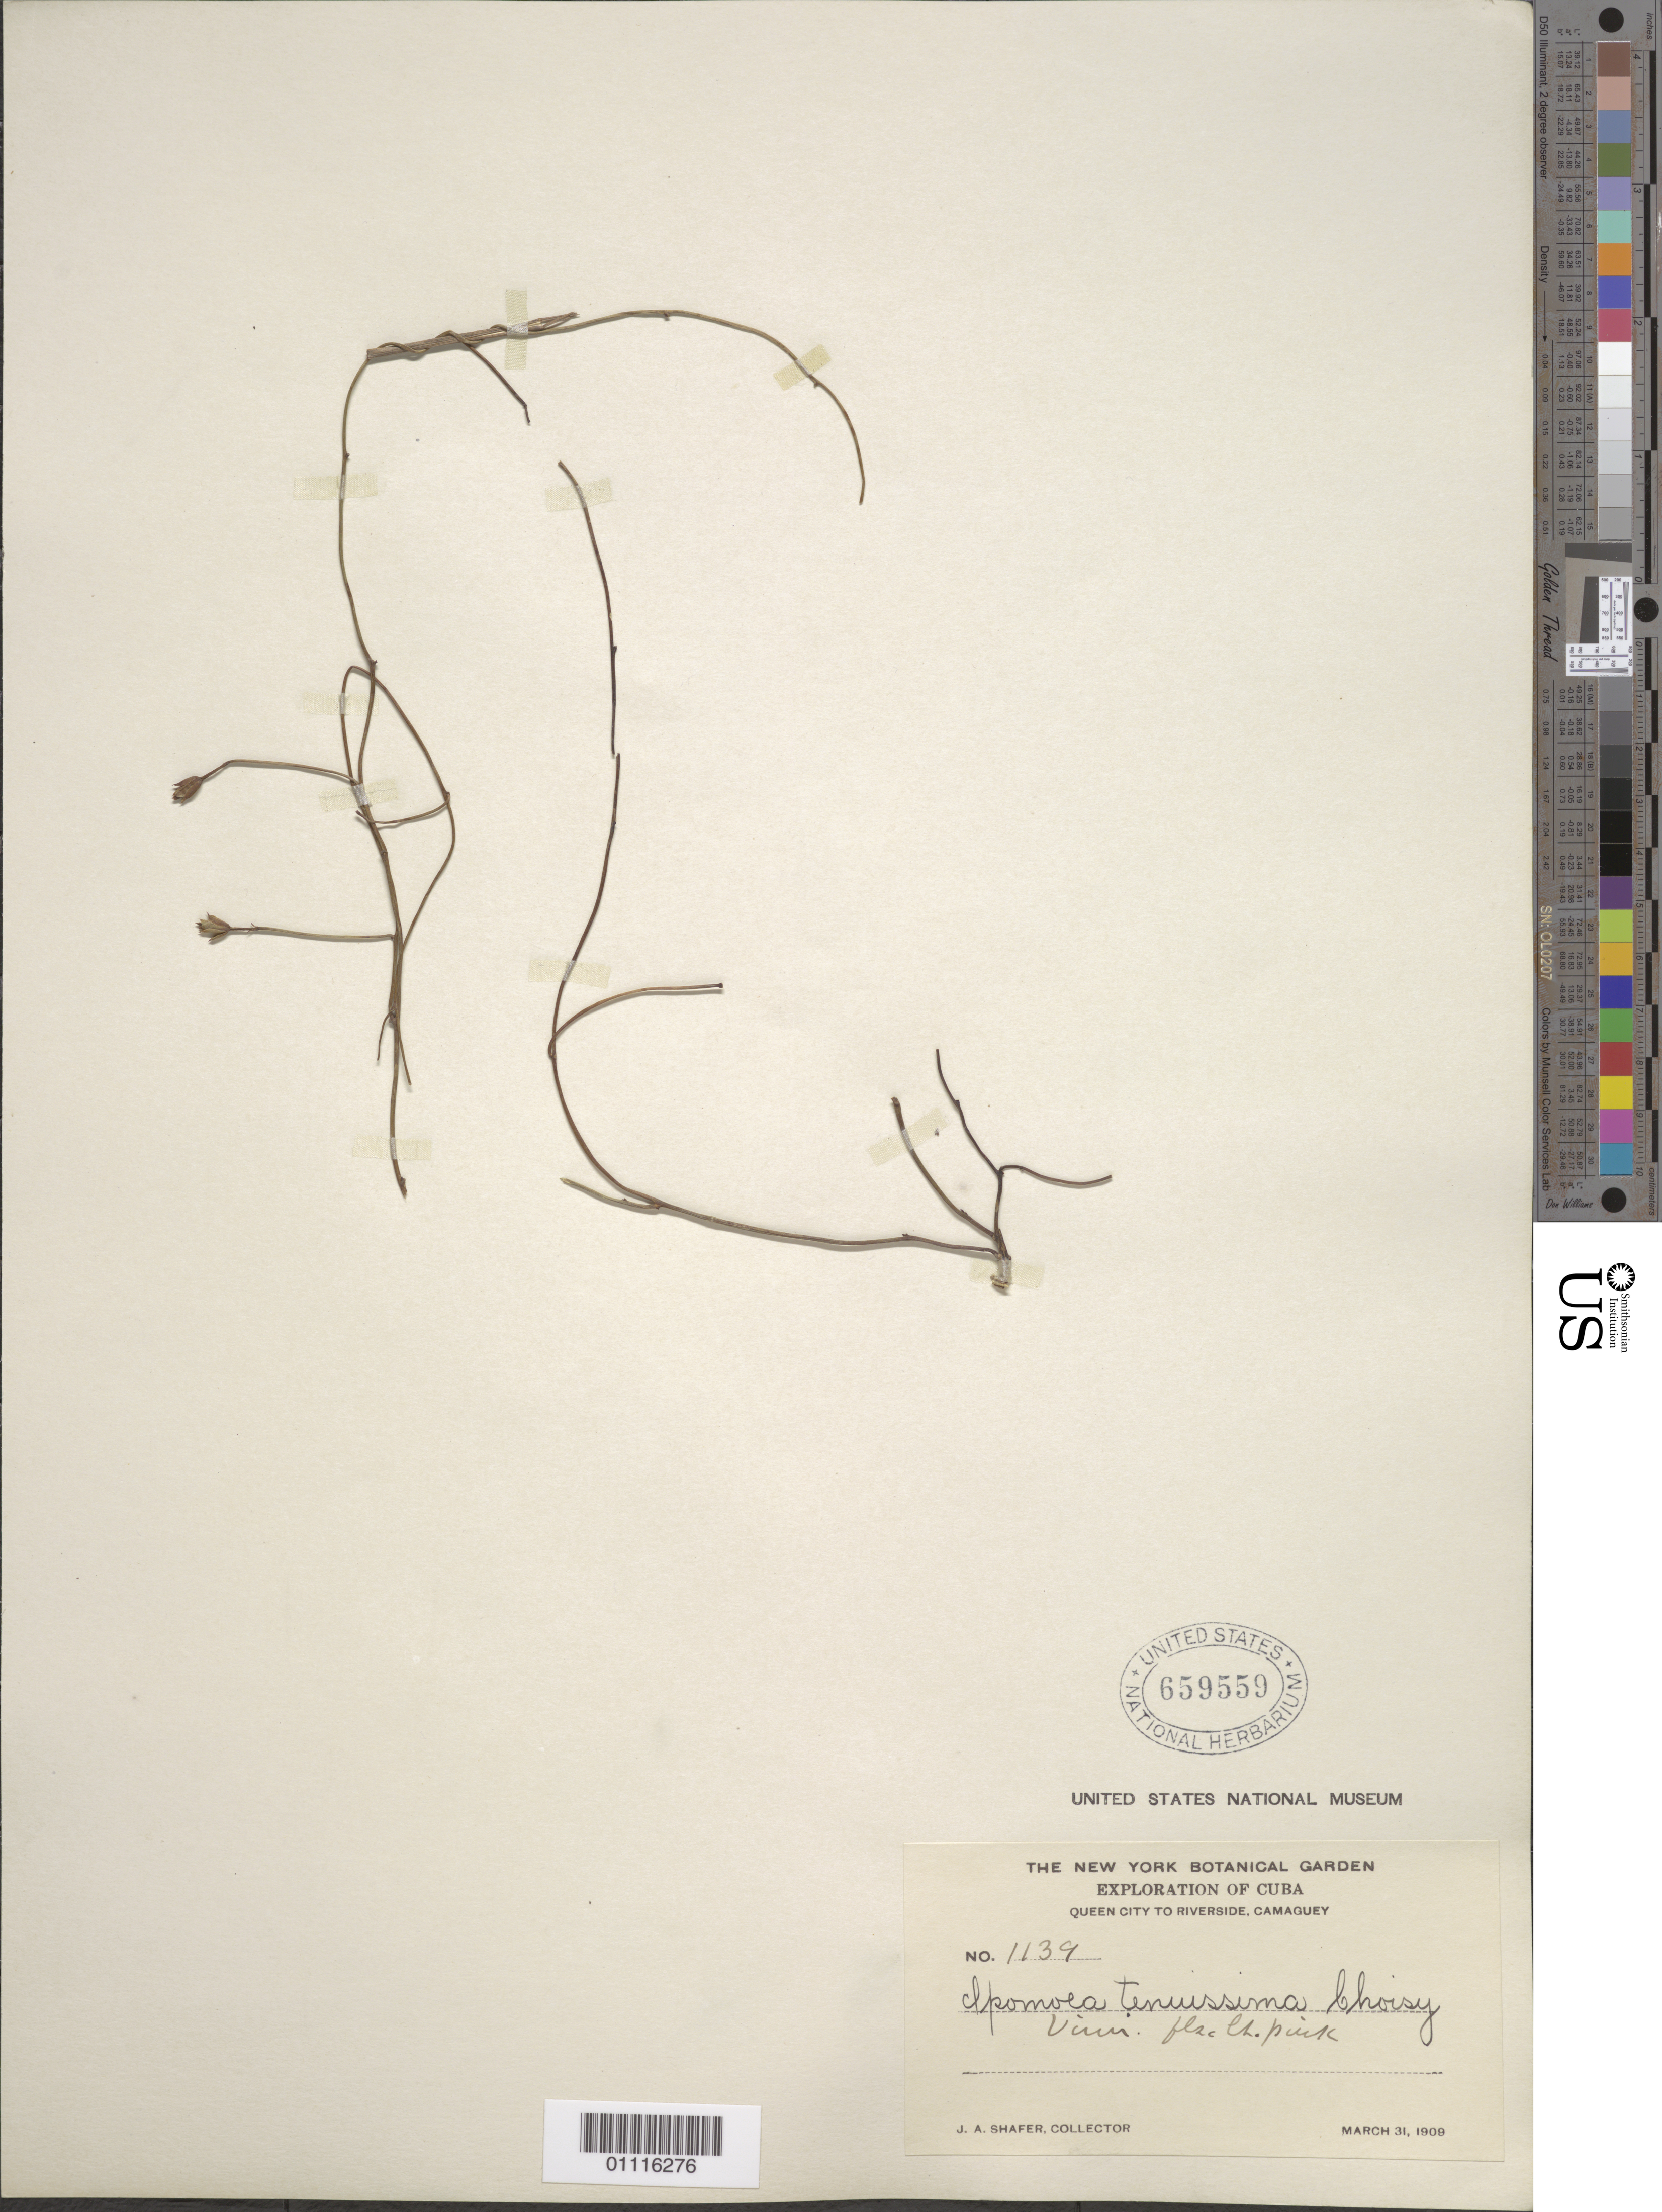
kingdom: Plantae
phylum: Tracheophyta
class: Magnoliopsida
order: Solanales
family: Convolvulaceae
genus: Ipomoea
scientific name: Ipomoea tenuissima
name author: Choisy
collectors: J. A. Shafer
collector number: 1139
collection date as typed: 31 Mar 1909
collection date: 1909-03-31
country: Cuba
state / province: Camagüey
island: Cuba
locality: Queen City to Riverside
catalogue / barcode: US 659559